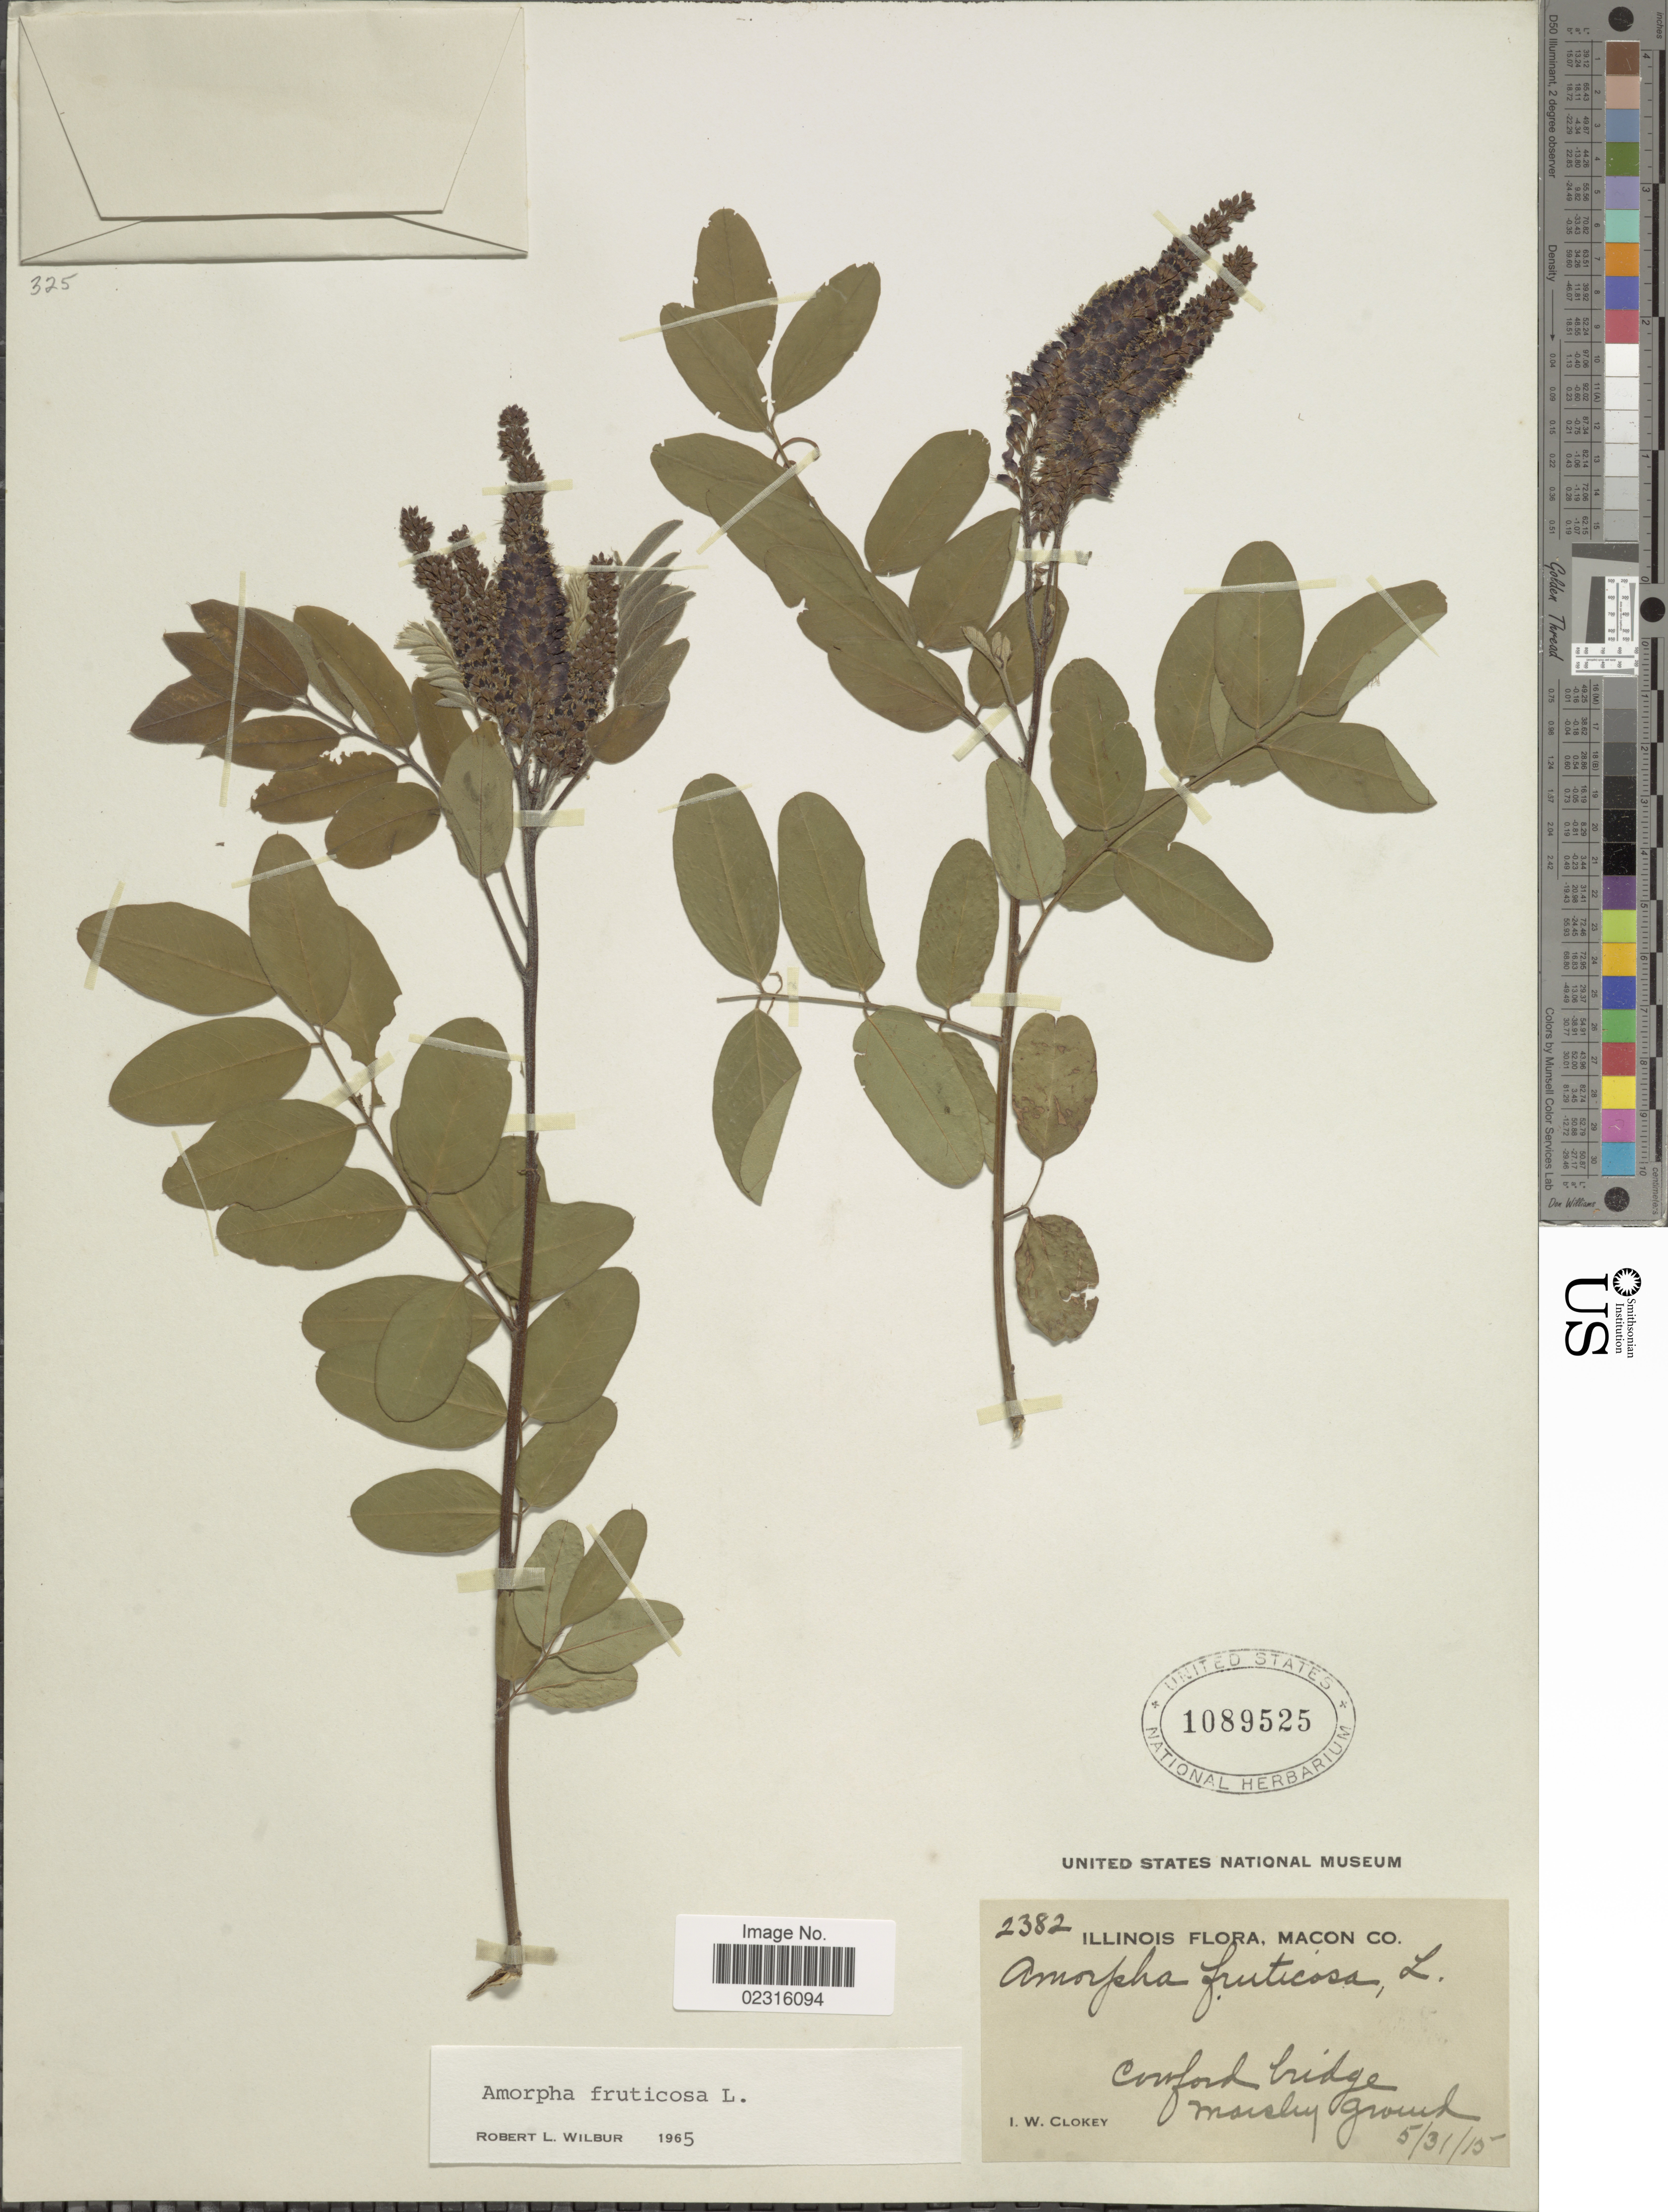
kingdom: Plantae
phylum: Tracheophyta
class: Magnoliopsida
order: Fabales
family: Fabaceae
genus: Amorpha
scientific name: Amorpha fruticosa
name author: L.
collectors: I. W. Clokey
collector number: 2382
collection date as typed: Transcribed d/m/y: 31/5/15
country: United States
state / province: Illinois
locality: Macon Co., Cowdford bridge, Marshy ground.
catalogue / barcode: US 1089525